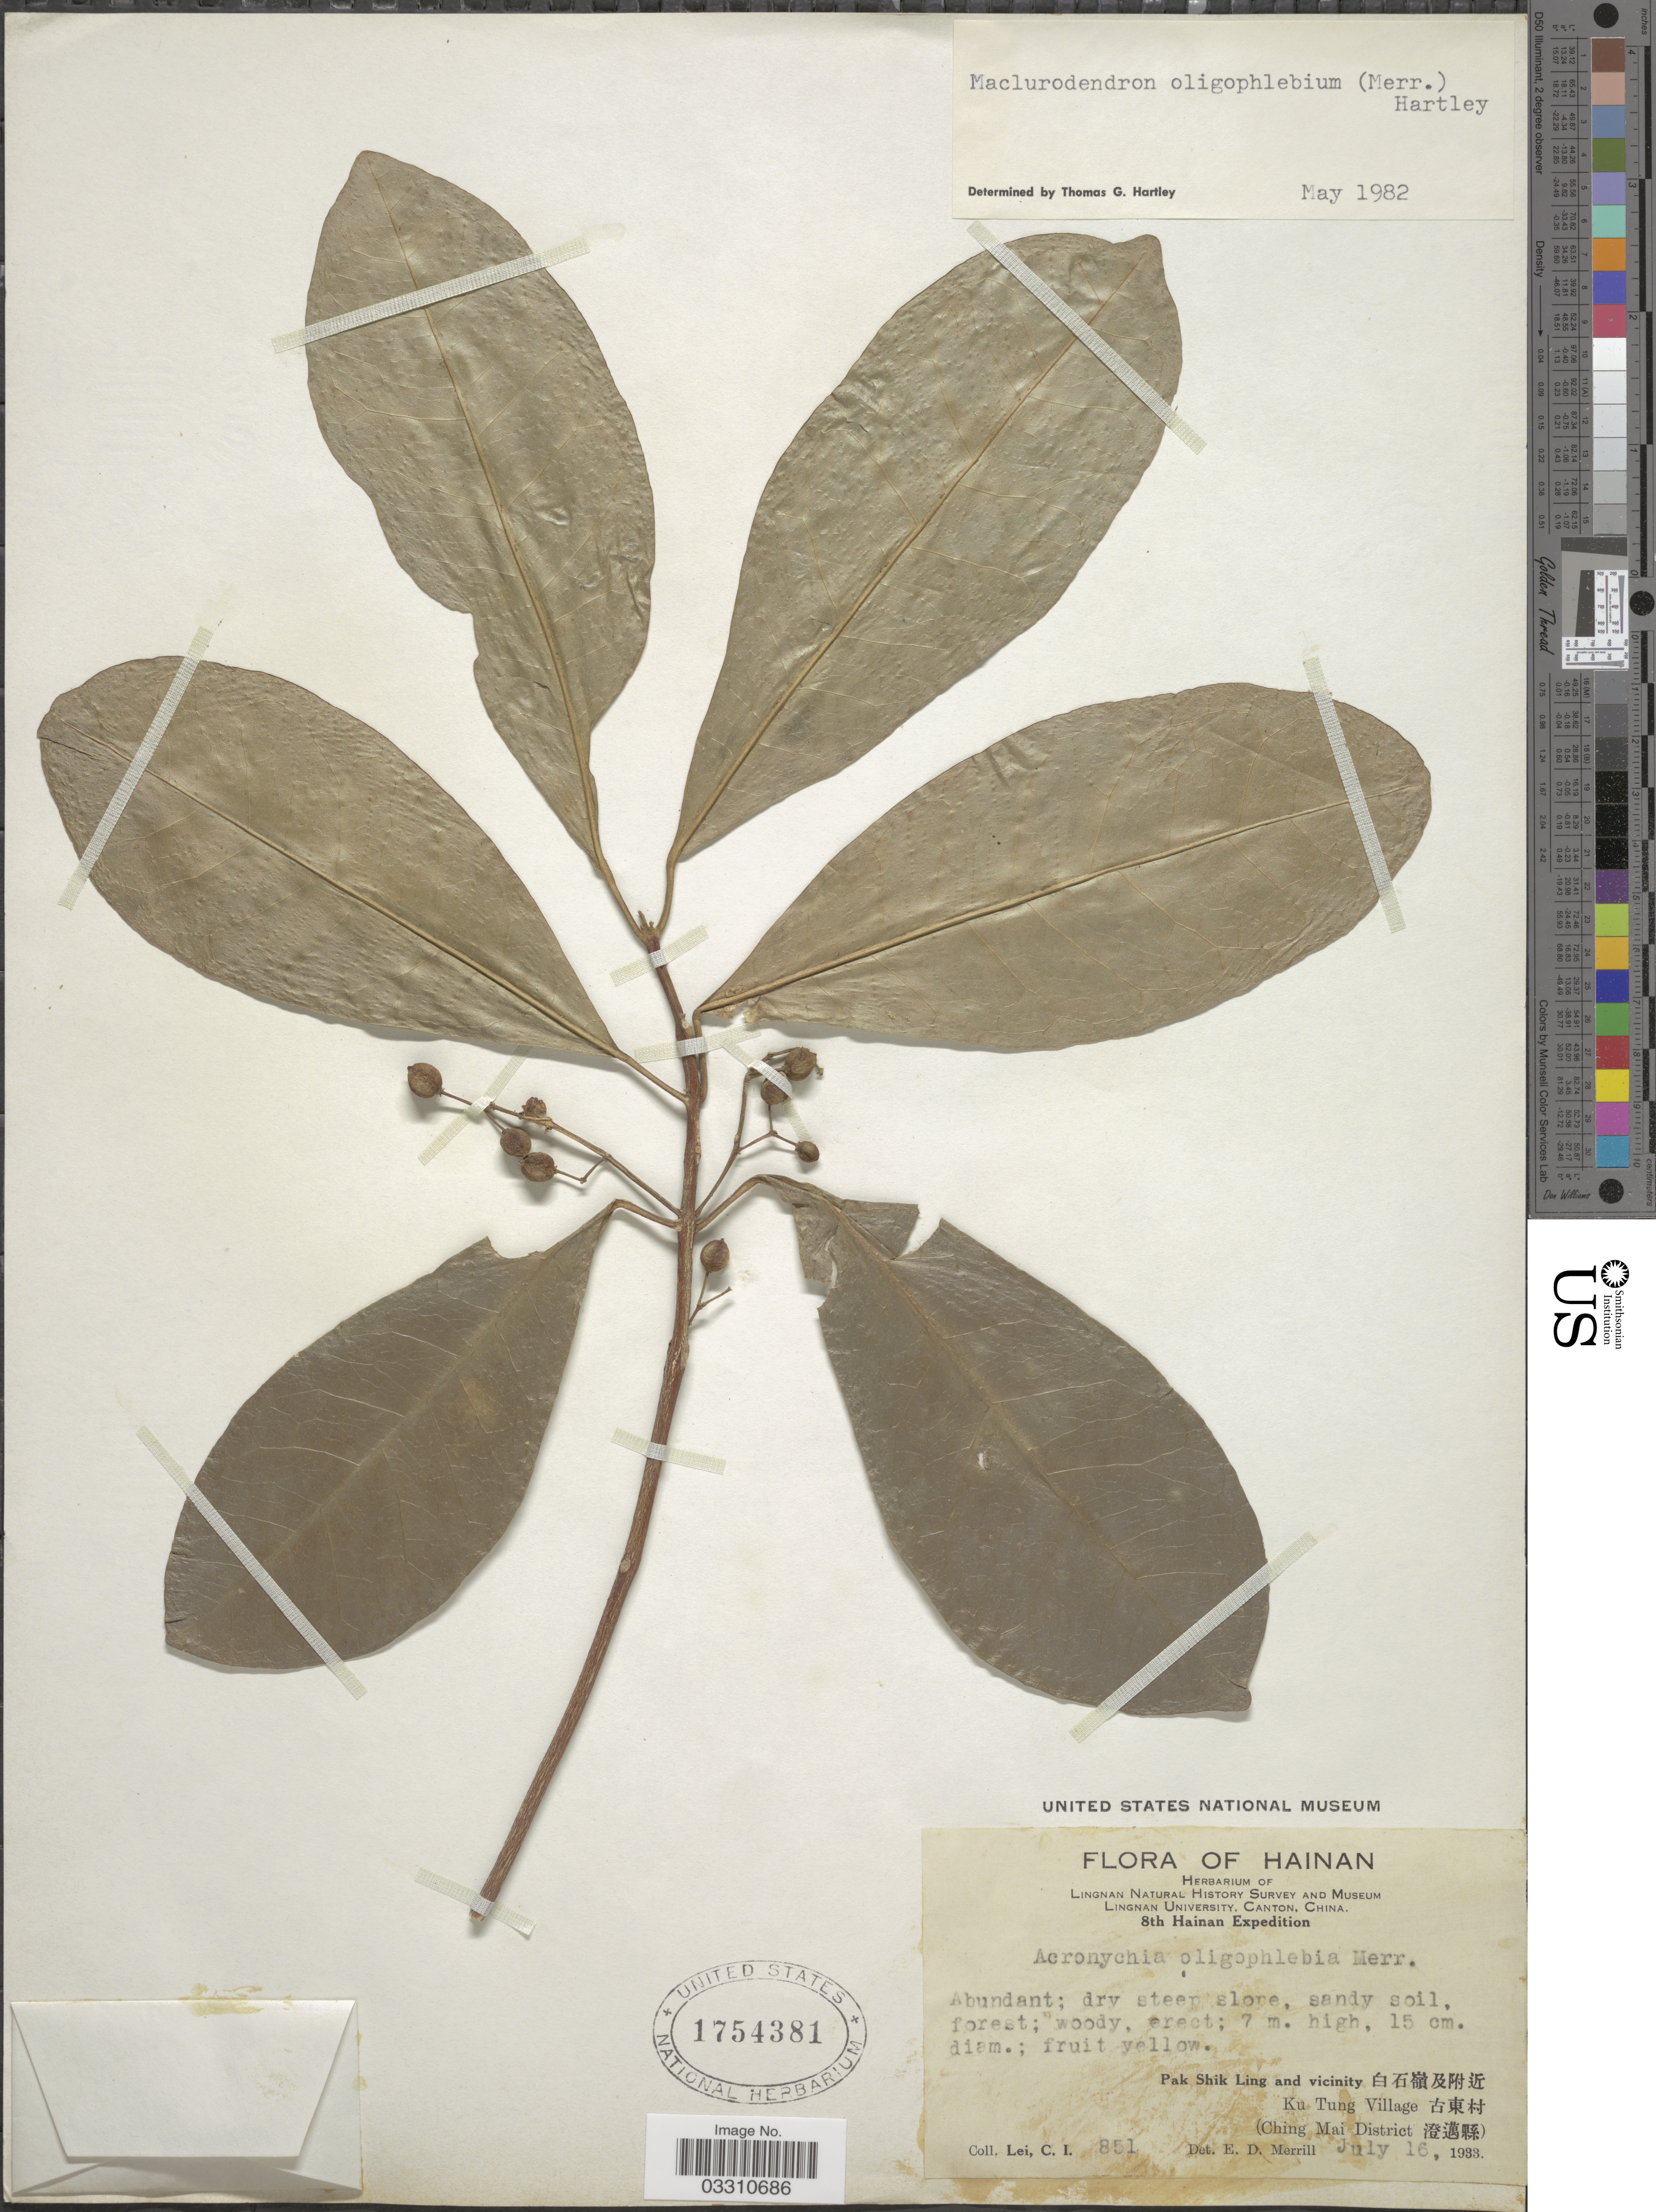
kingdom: Plantae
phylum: Tracheophyta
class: Magnoliopsida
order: Sapindales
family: Rutaceae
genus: Maclurodendron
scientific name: Maclurodendron oligophlebium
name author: (Merr.) T.G. Hartley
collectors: C. I. Lei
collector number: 851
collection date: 1933-07-16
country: China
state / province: Hainan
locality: Pak Shik Ling and vicinity X. Ku Tung Village X. (Ching Mai District X).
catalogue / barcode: US 1754381